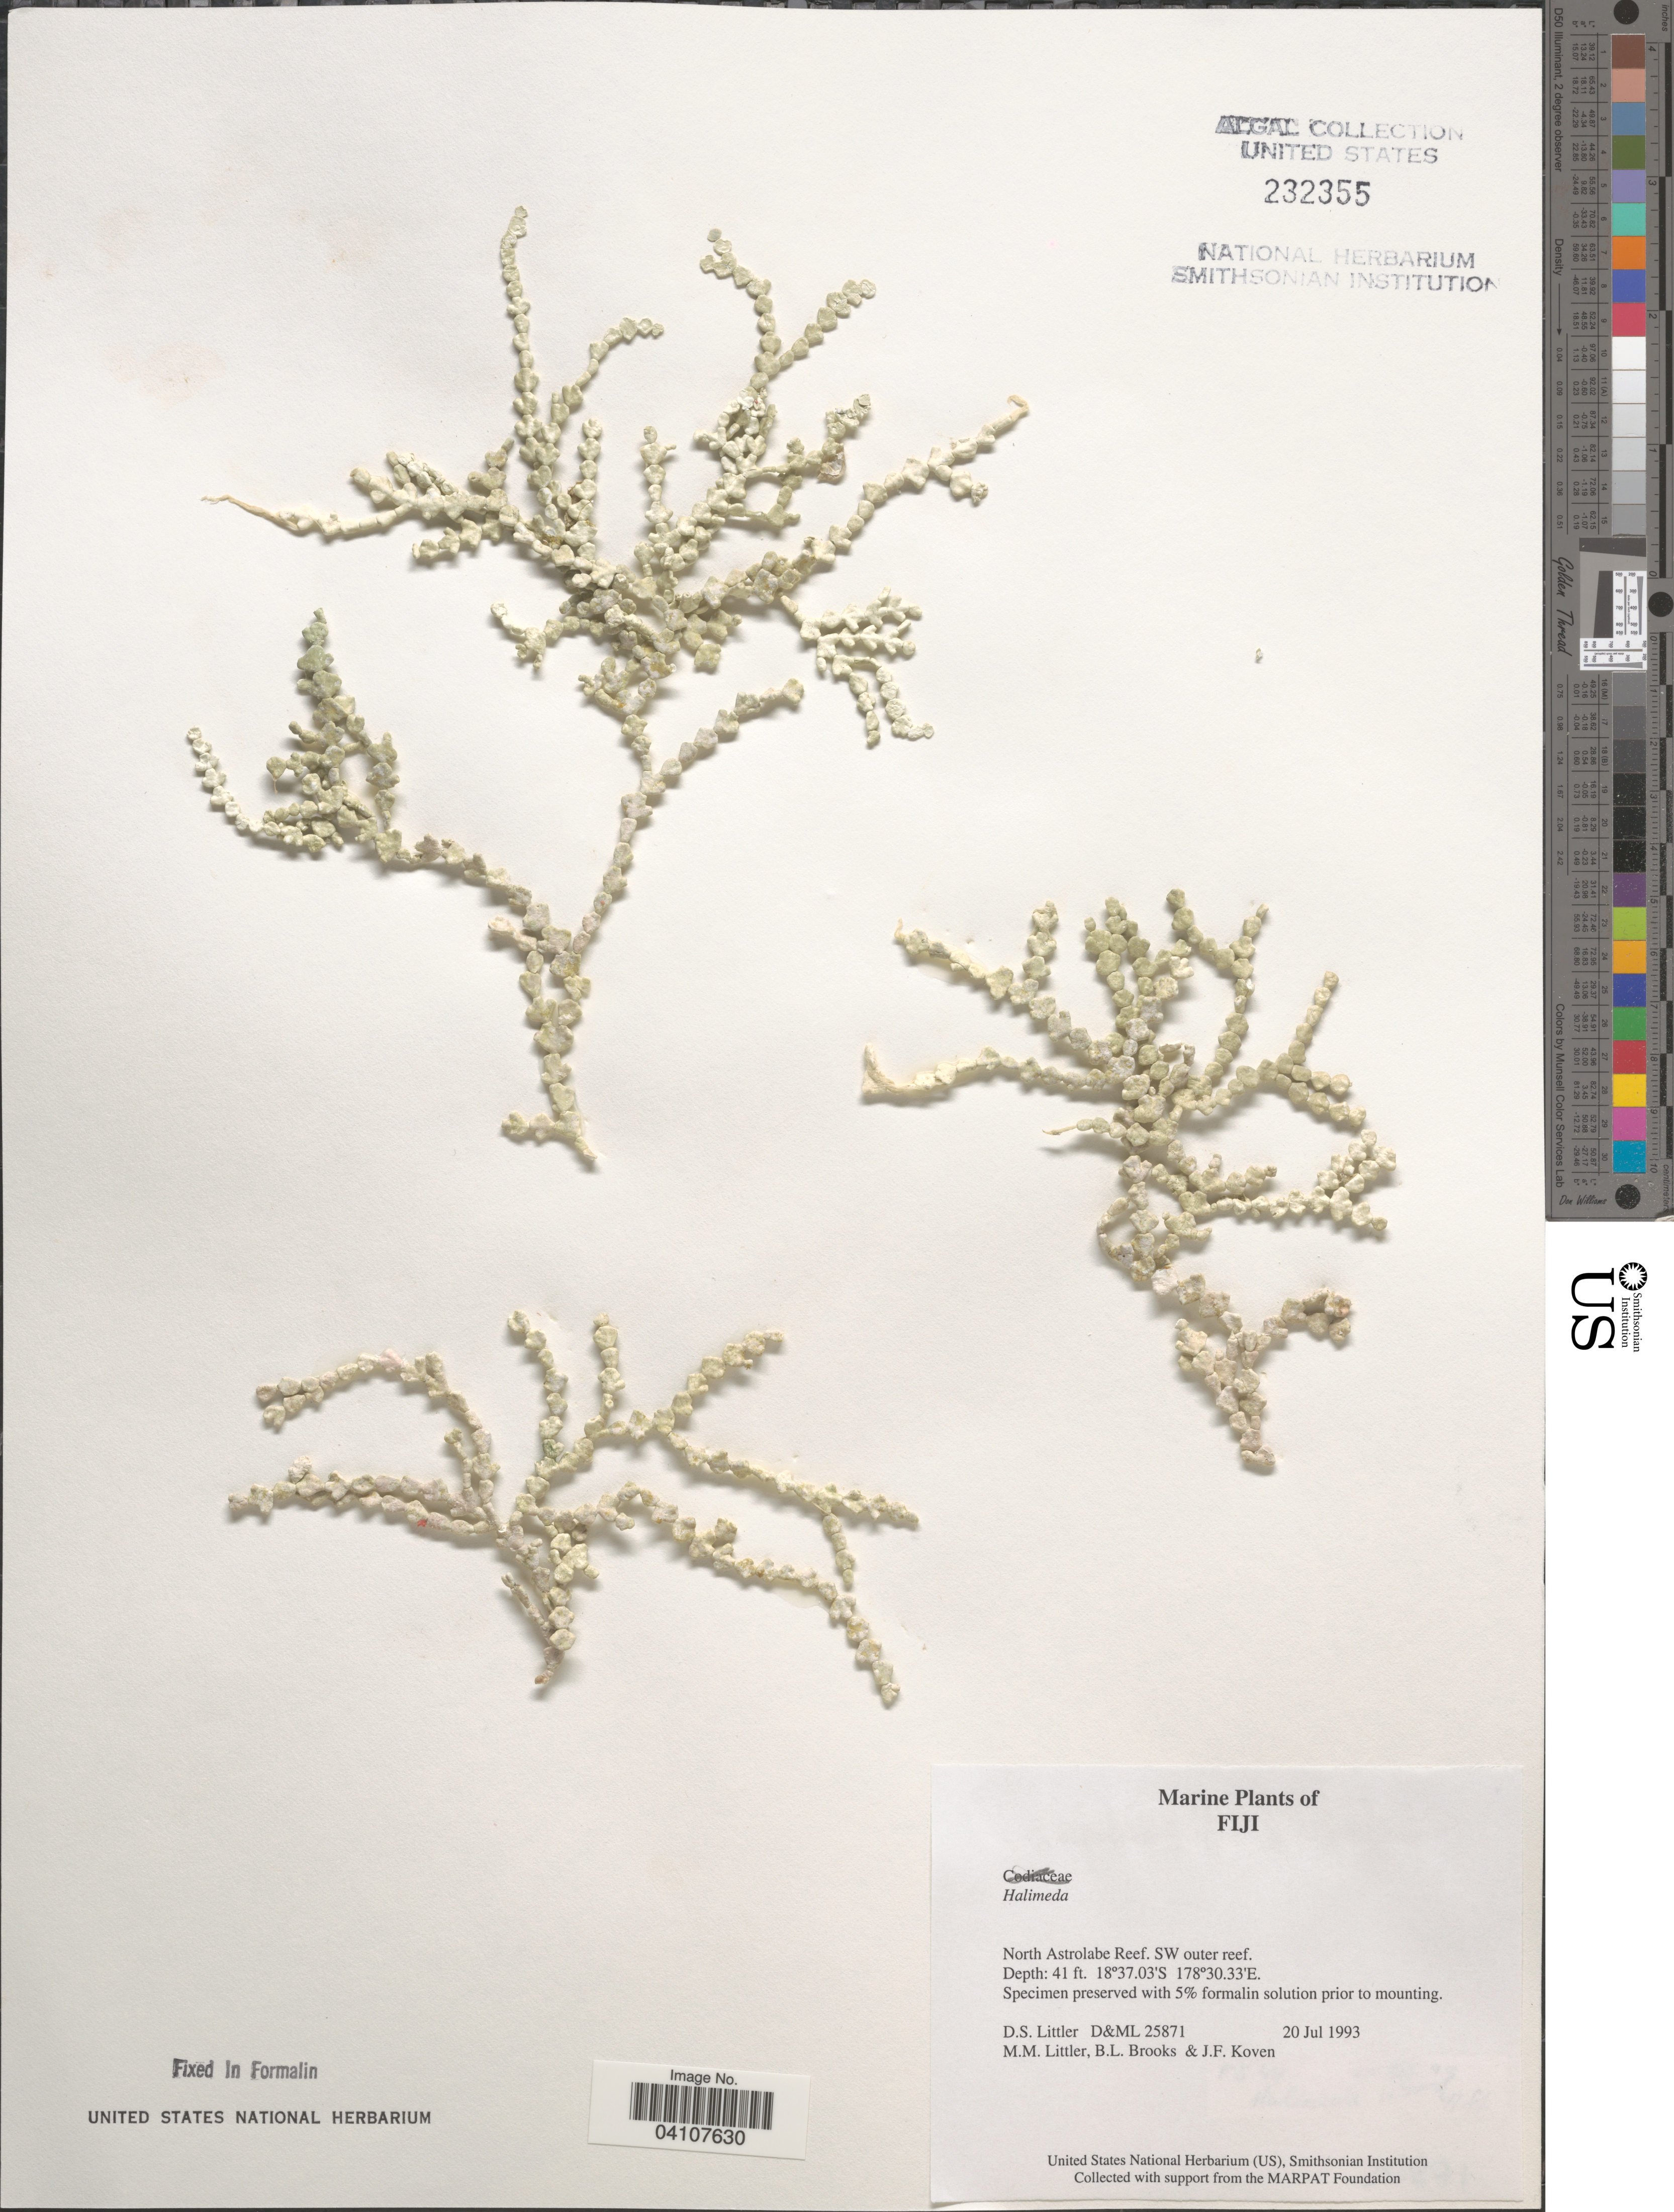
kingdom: Plantae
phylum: Chlorophyta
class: Ulvophyceae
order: Bryopsidales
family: Halimedaceae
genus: Halimeda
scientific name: Halimeda sp.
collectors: D. S. Littler, B. Brooks & J. Koven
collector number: D&ML25871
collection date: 1993-07-20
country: Fiji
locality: North Astrolabe Reef. SW outer reef.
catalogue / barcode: US 232355